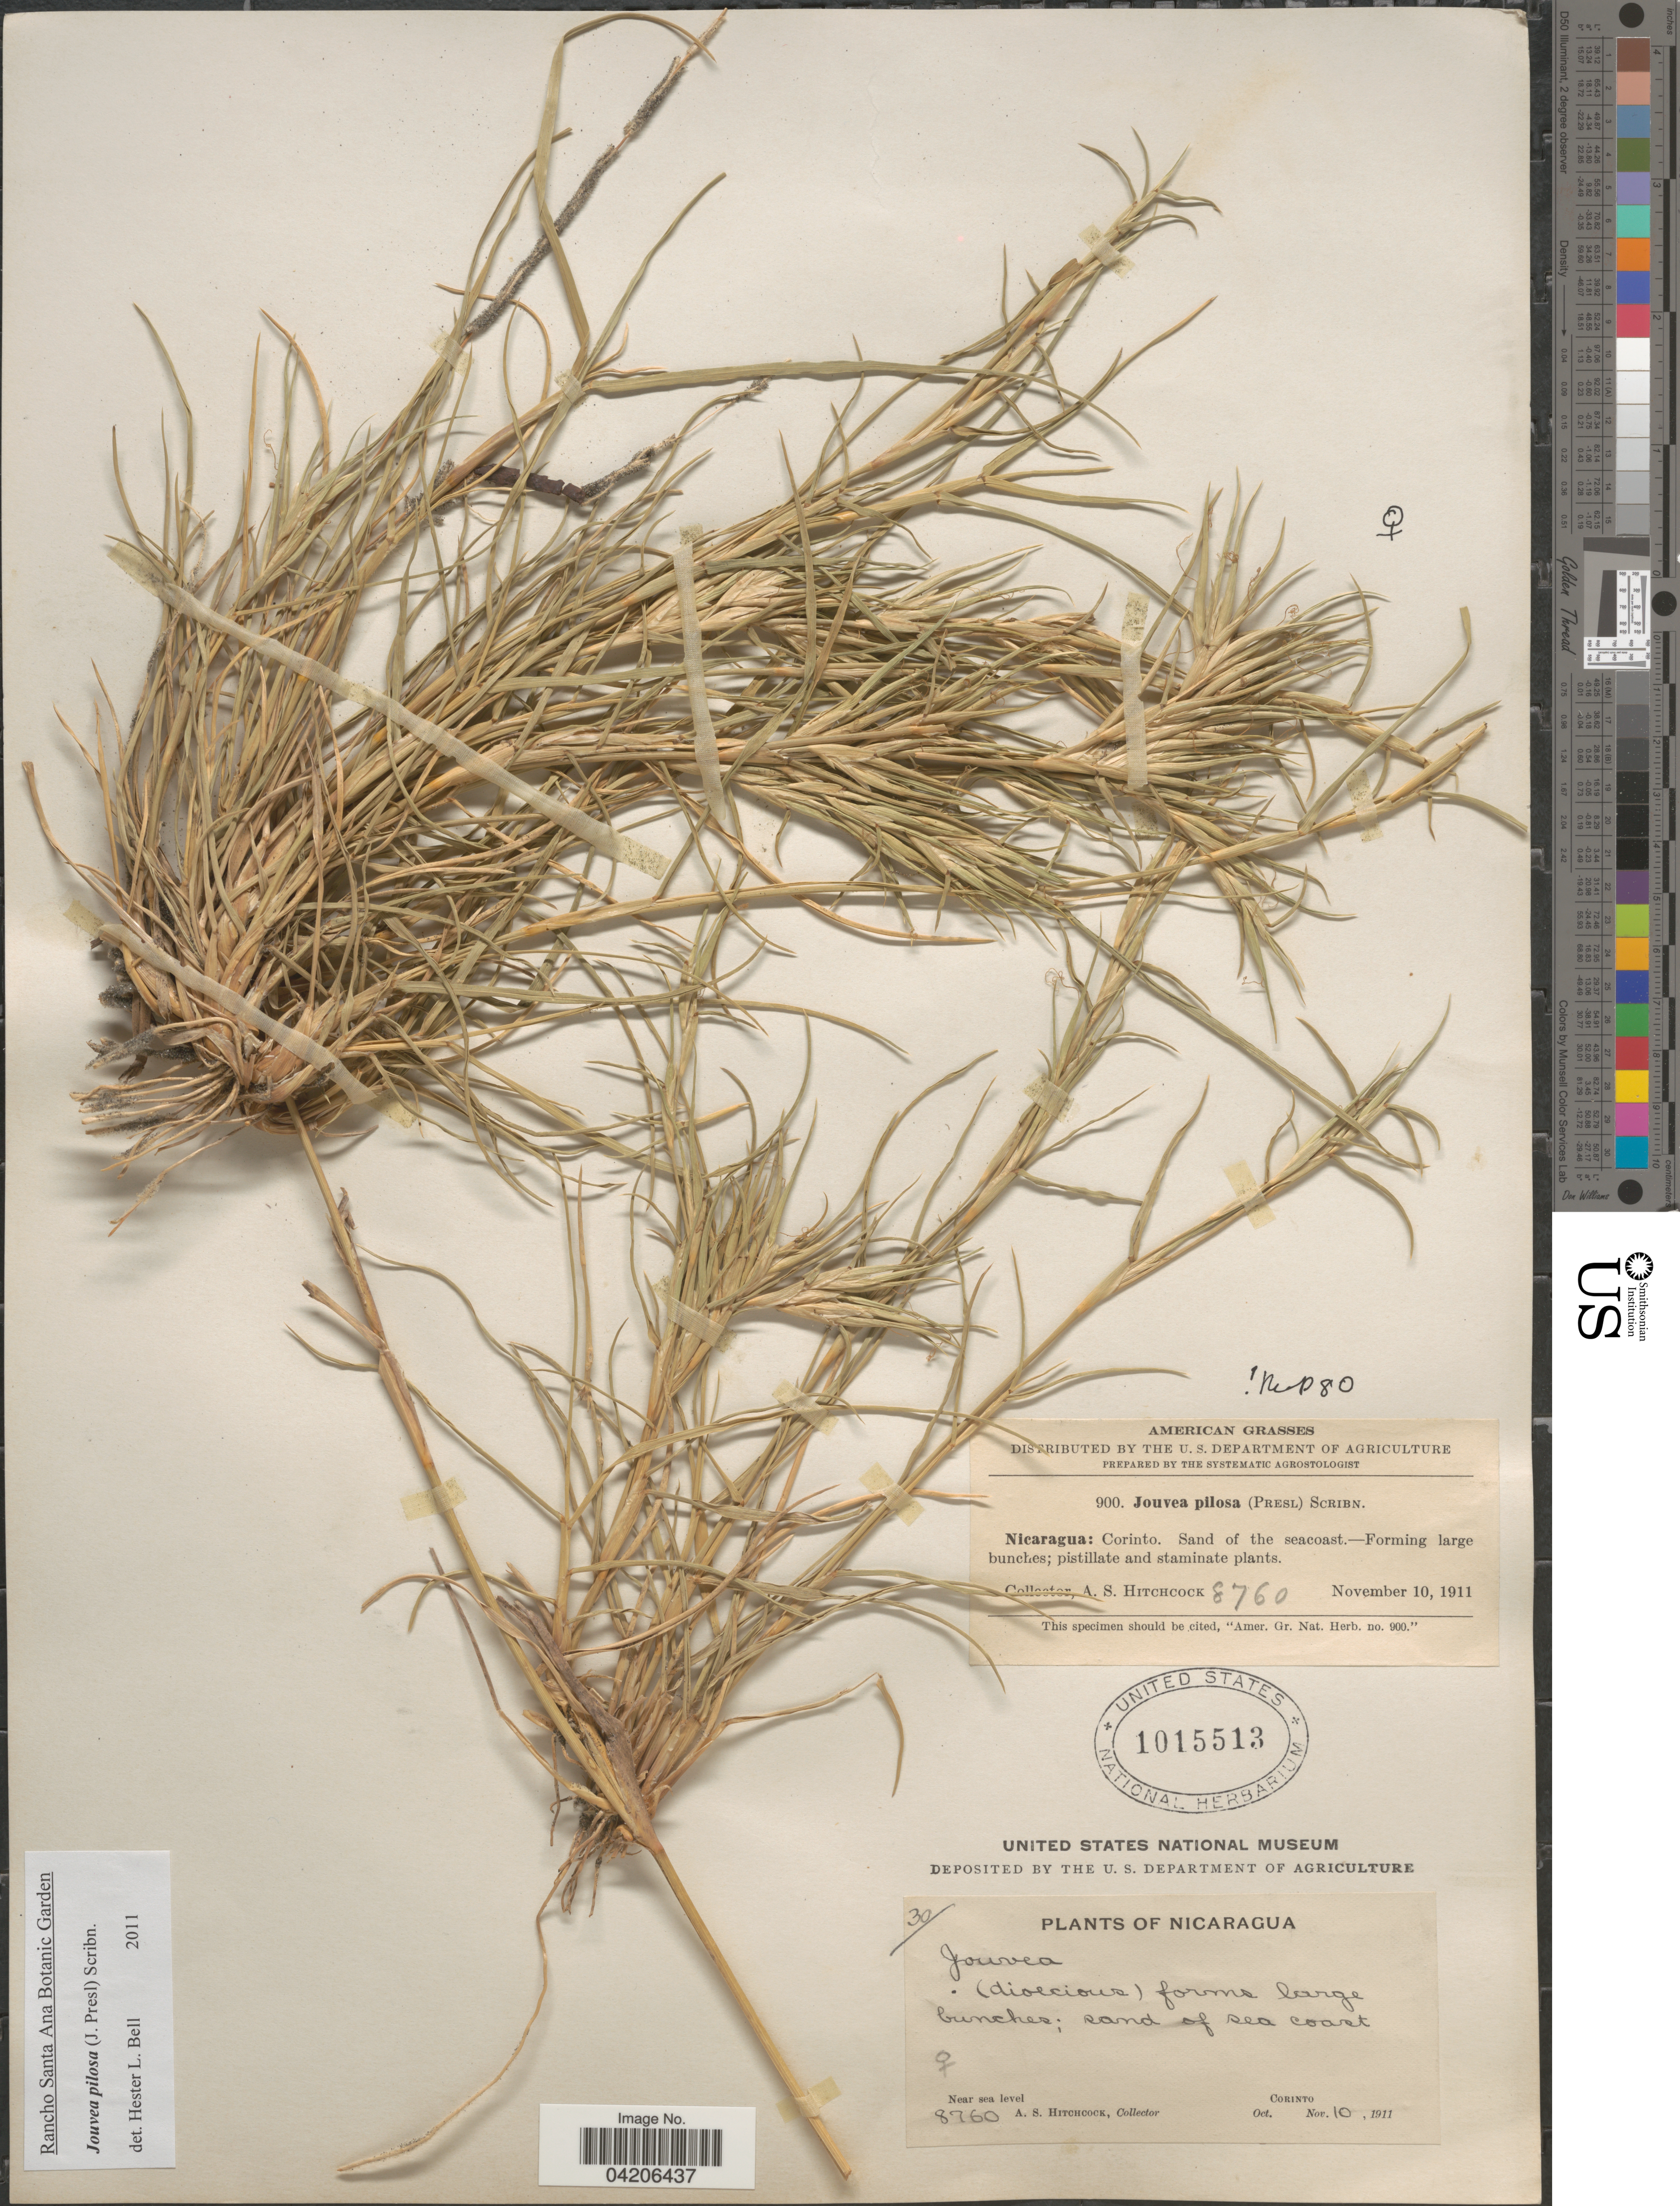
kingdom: Plantae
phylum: Tracheophyta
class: Liliopsida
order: Poales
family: Poaceae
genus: Jouvea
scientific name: Jouvea pilosa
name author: (J. Presl) Scribn.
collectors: A. S. Hitchcock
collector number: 8760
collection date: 1911-11-10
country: Nicaragua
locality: Corinto. Sand of the seacoast.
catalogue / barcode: US 1015513